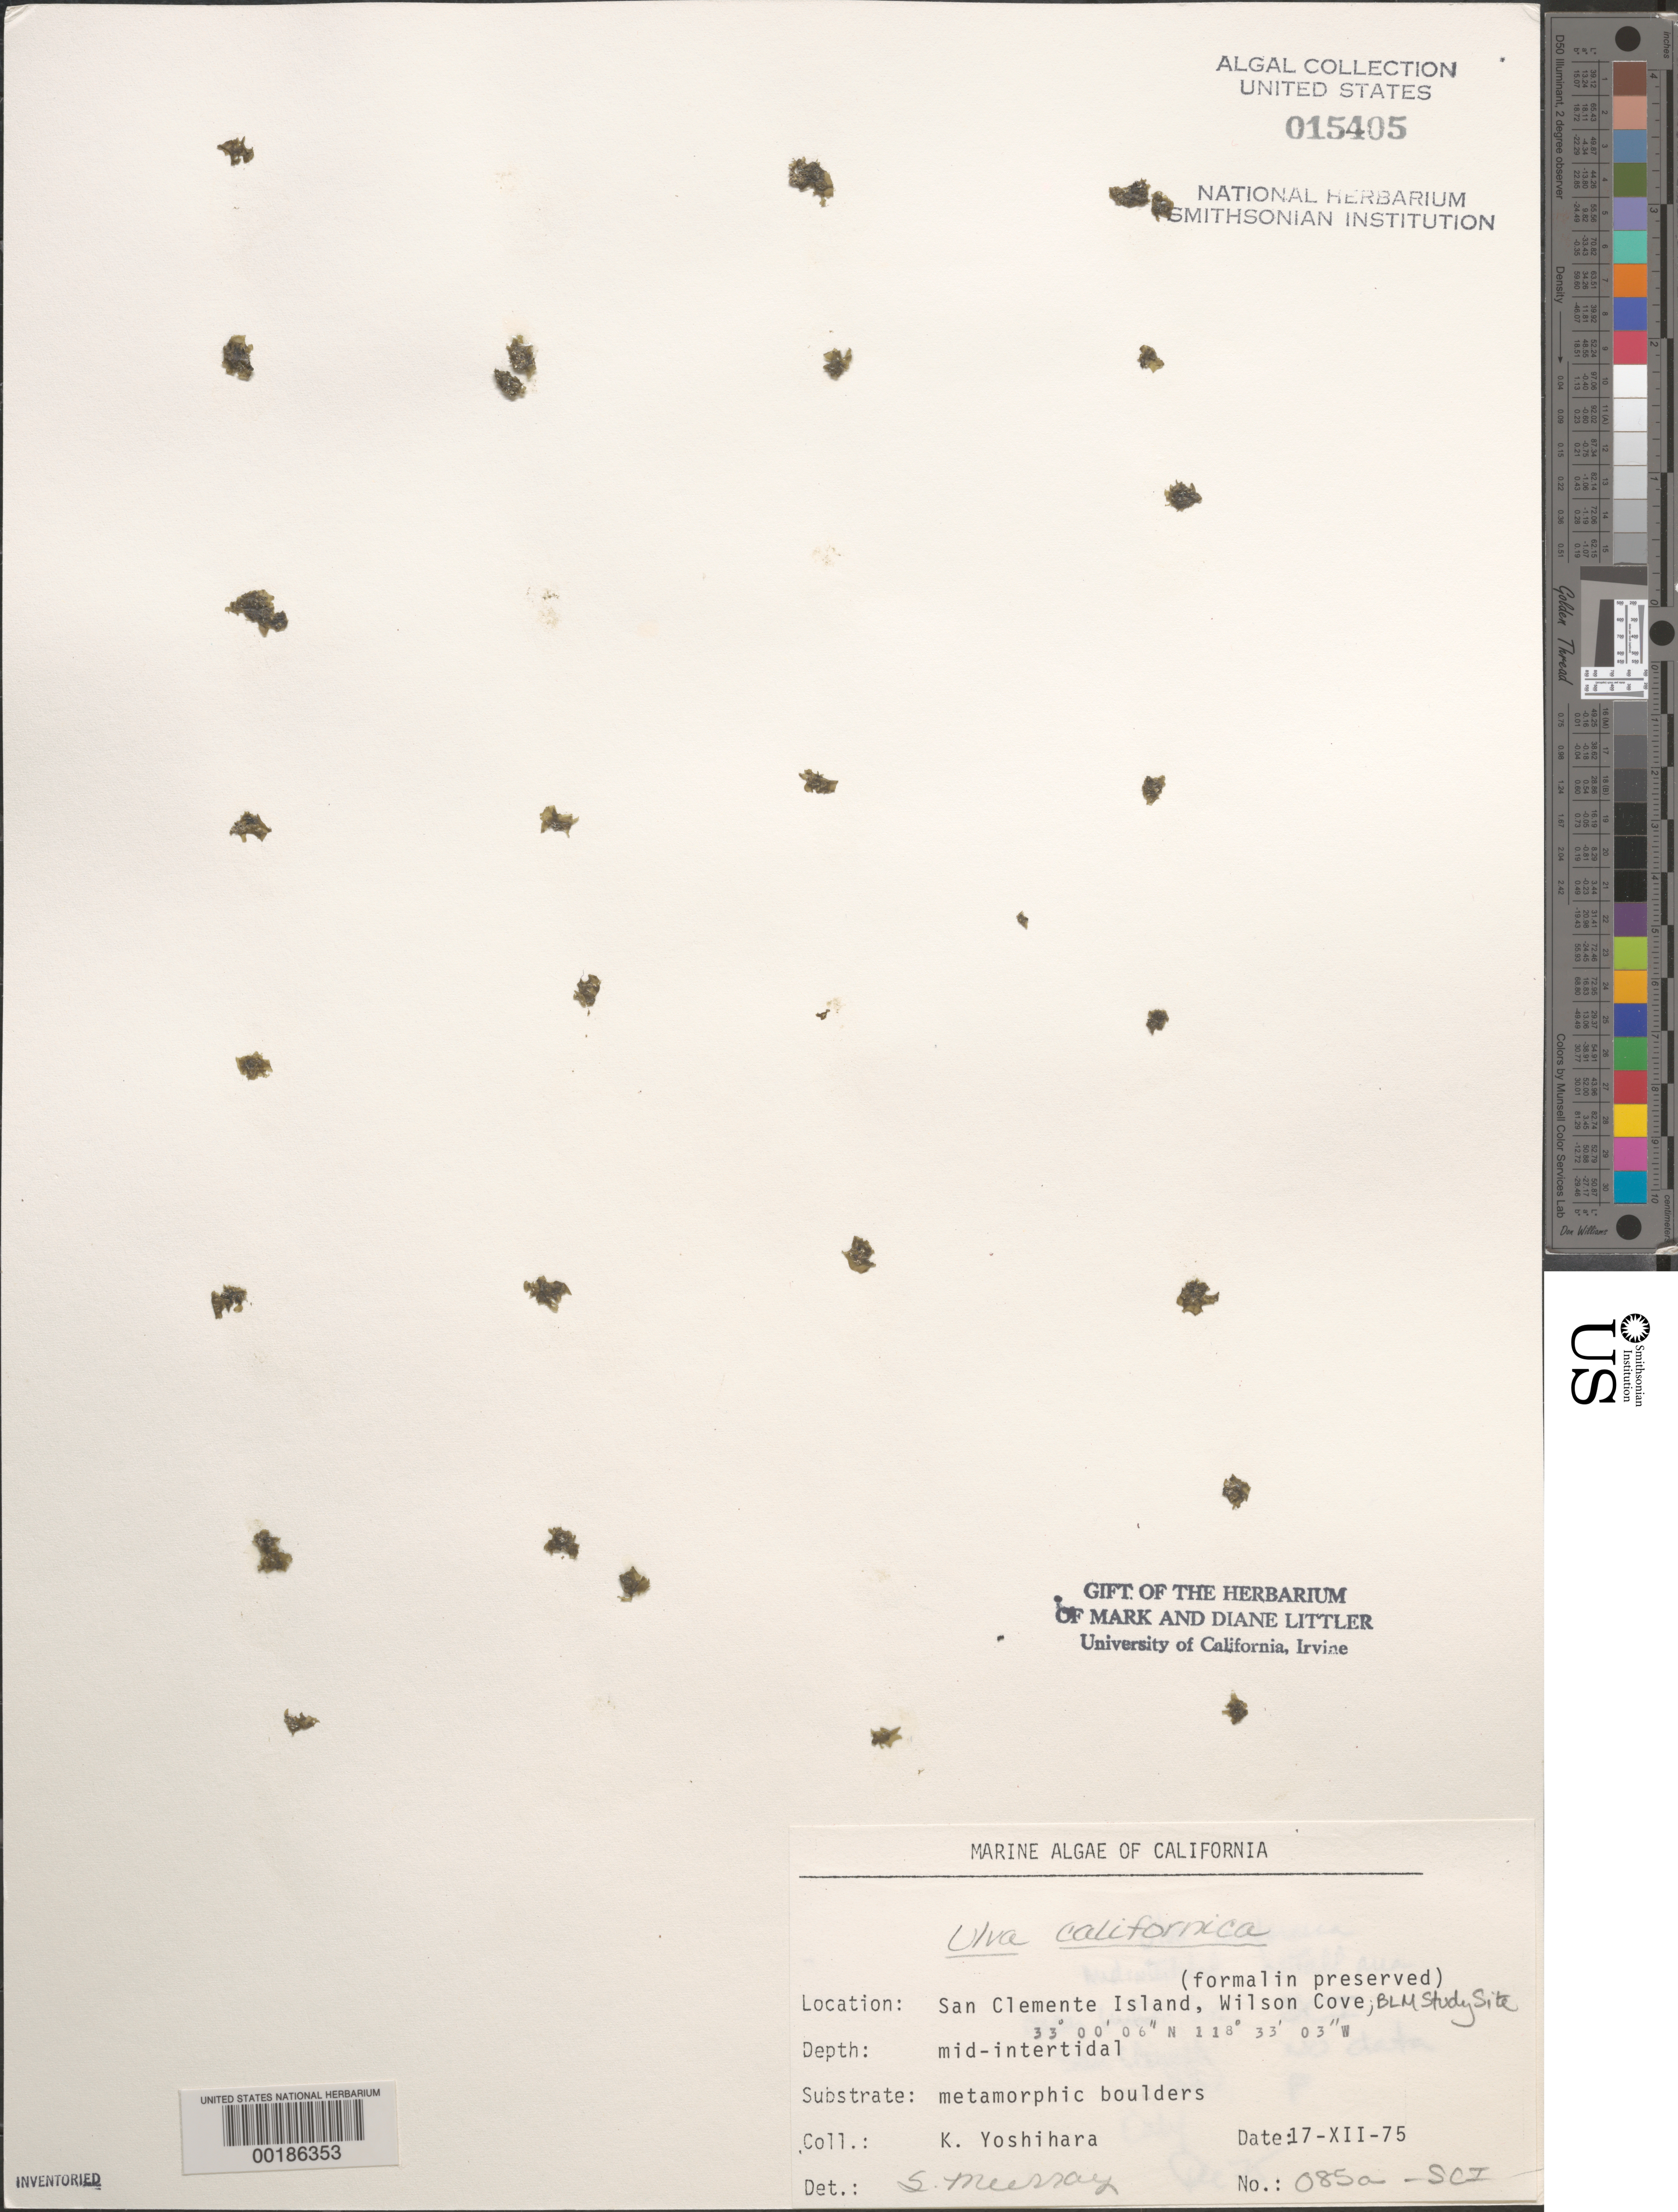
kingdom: Plantae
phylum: Chlorophyta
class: Ulvophyceae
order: Ulvales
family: Ulvaceae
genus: Ulva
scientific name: Ulva californica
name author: N.Wille in Collins et al.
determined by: Murray, S. N.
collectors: K. Yoshihara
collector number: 085a-sci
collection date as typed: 17 Dec 1975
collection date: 1975-12-17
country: United States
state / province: California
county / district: Los Angeles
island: San Clemente Island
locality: Wilson Cove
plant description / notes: BLM-SOCALBIGHT Rocky Intertidal Survey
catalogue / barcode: US 15405